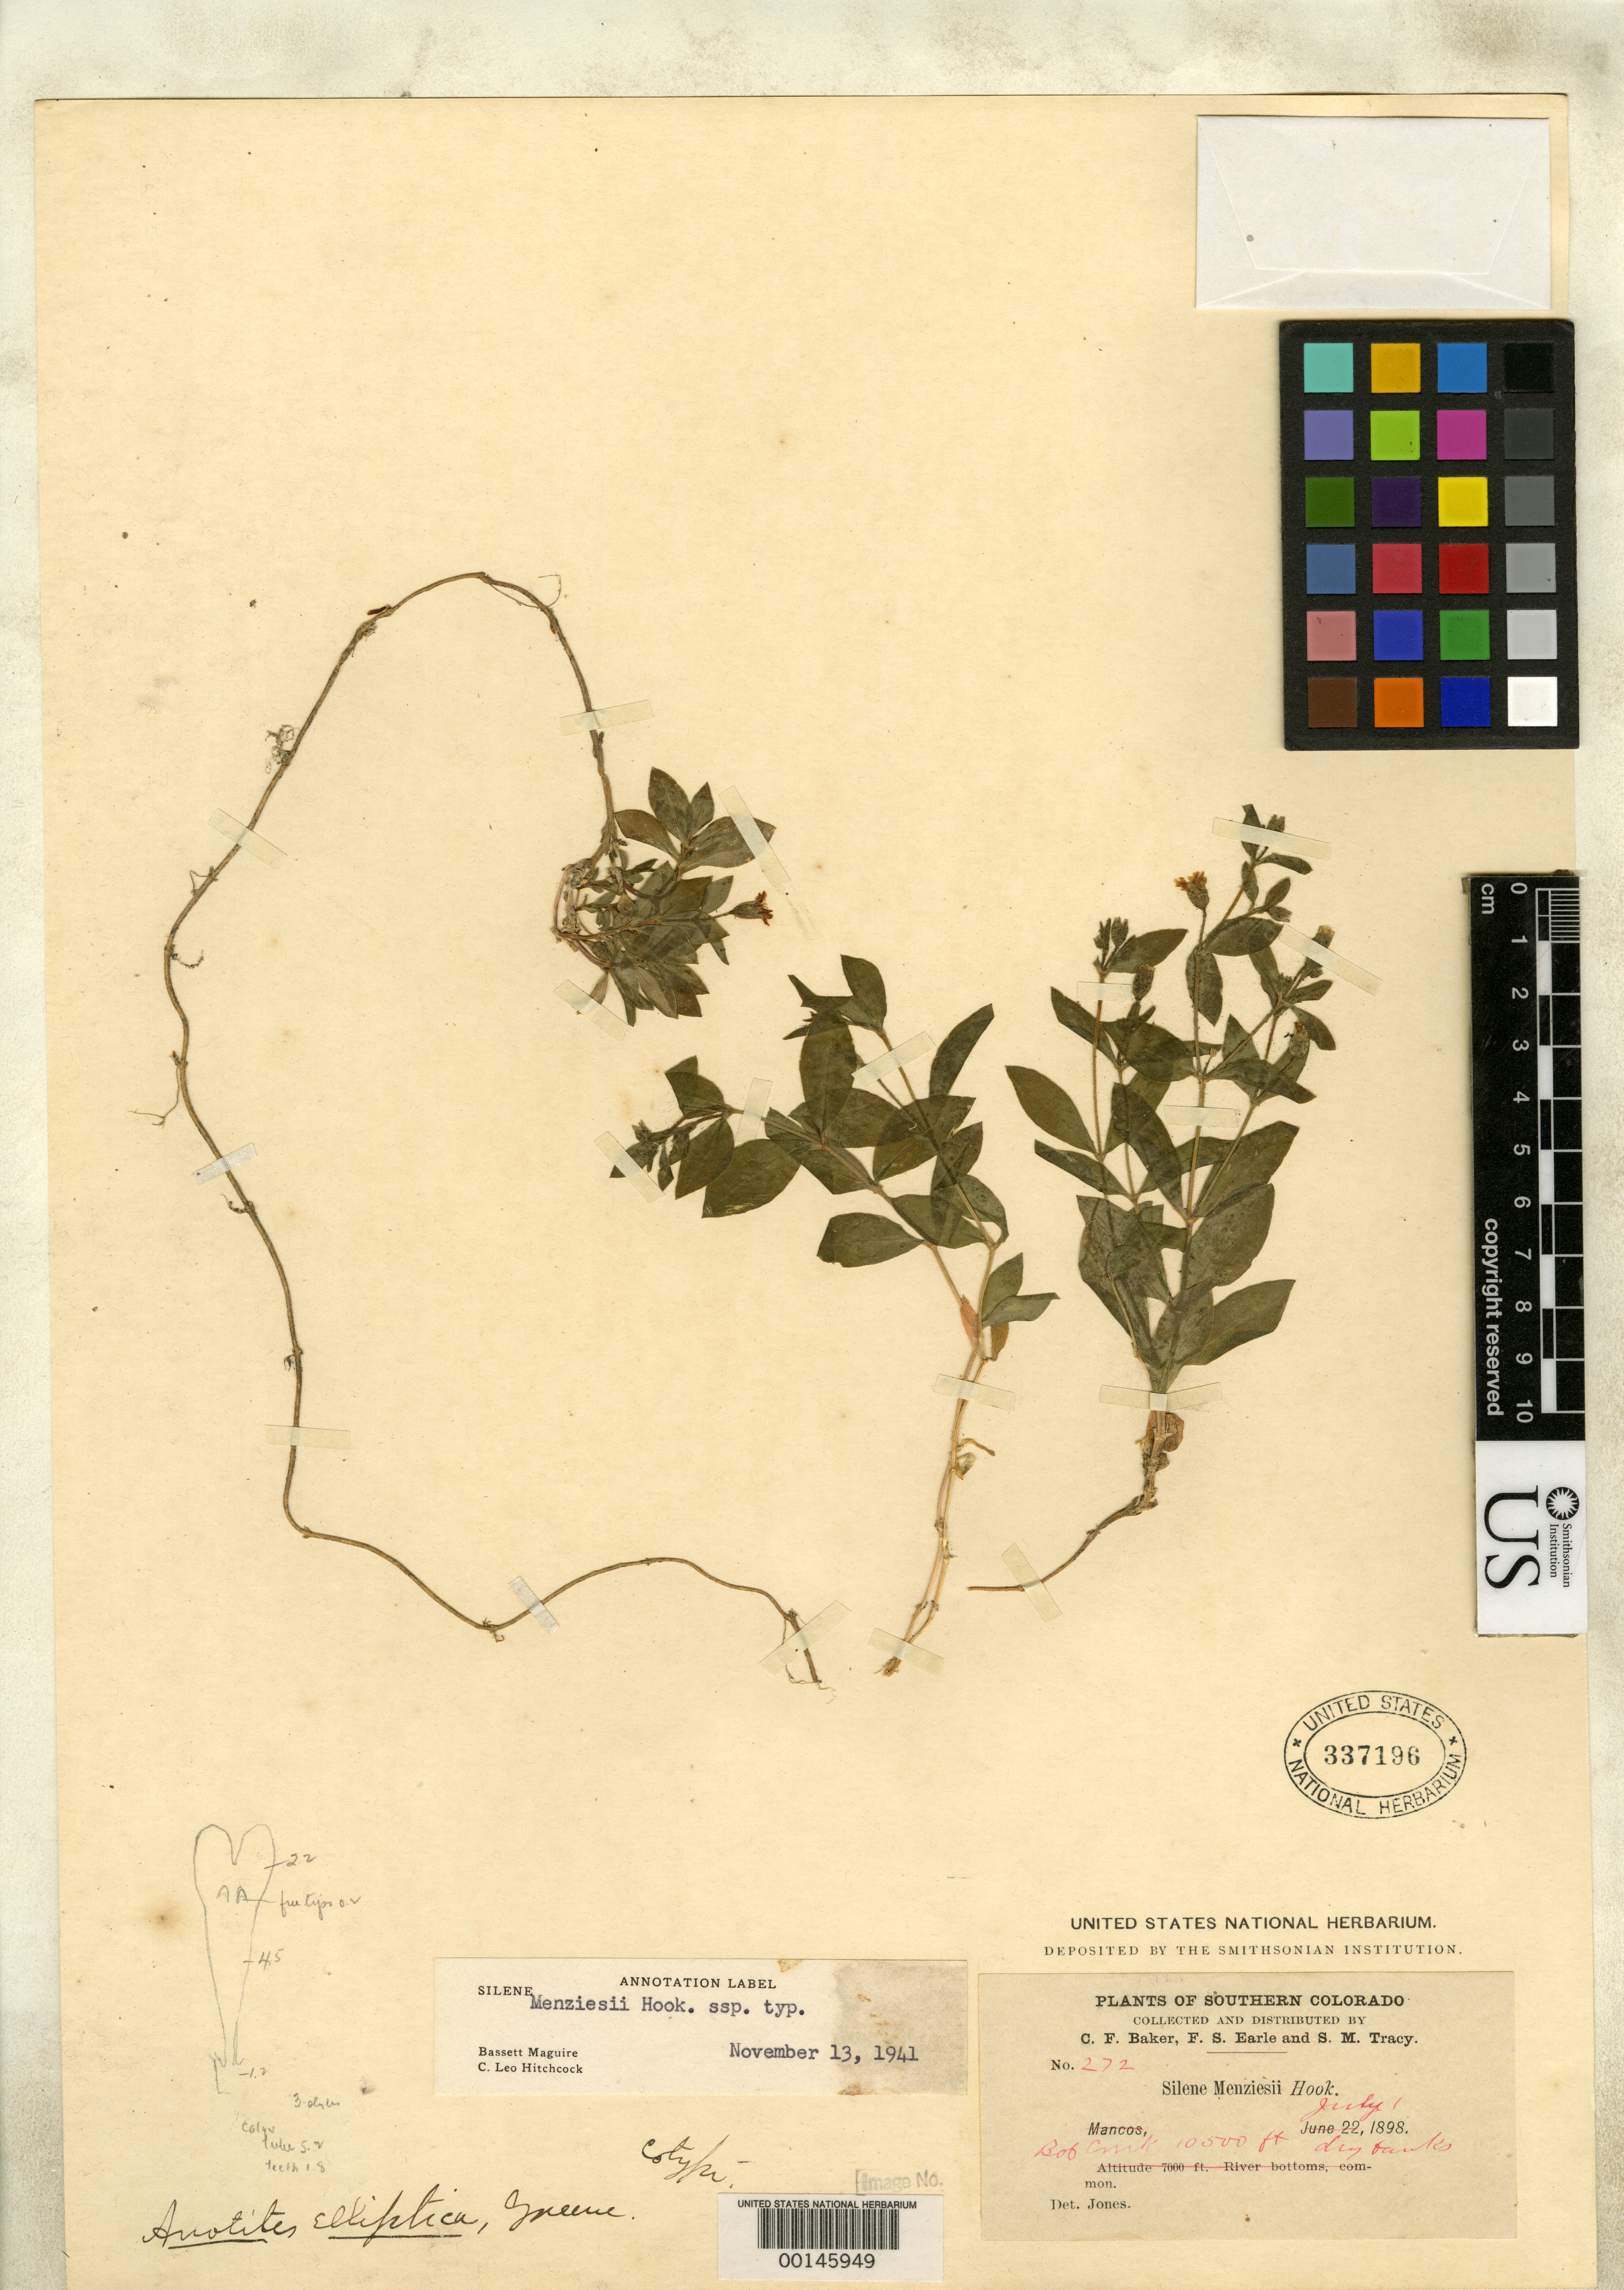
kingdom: Plantae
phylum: Tracheophyta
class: Magnoliopsida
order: Caryophyllales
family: Caryophyllaceae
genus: Anotites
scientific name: Anotites elliptica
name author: Greene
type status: Isotype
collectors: C. F. Baker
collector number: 272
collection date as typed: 01 Jul 1898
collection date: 1898-07-01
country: United States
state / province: Colorado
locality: Mount Hesperus, Bob Creek.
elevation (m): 3200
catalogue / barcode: US 337196